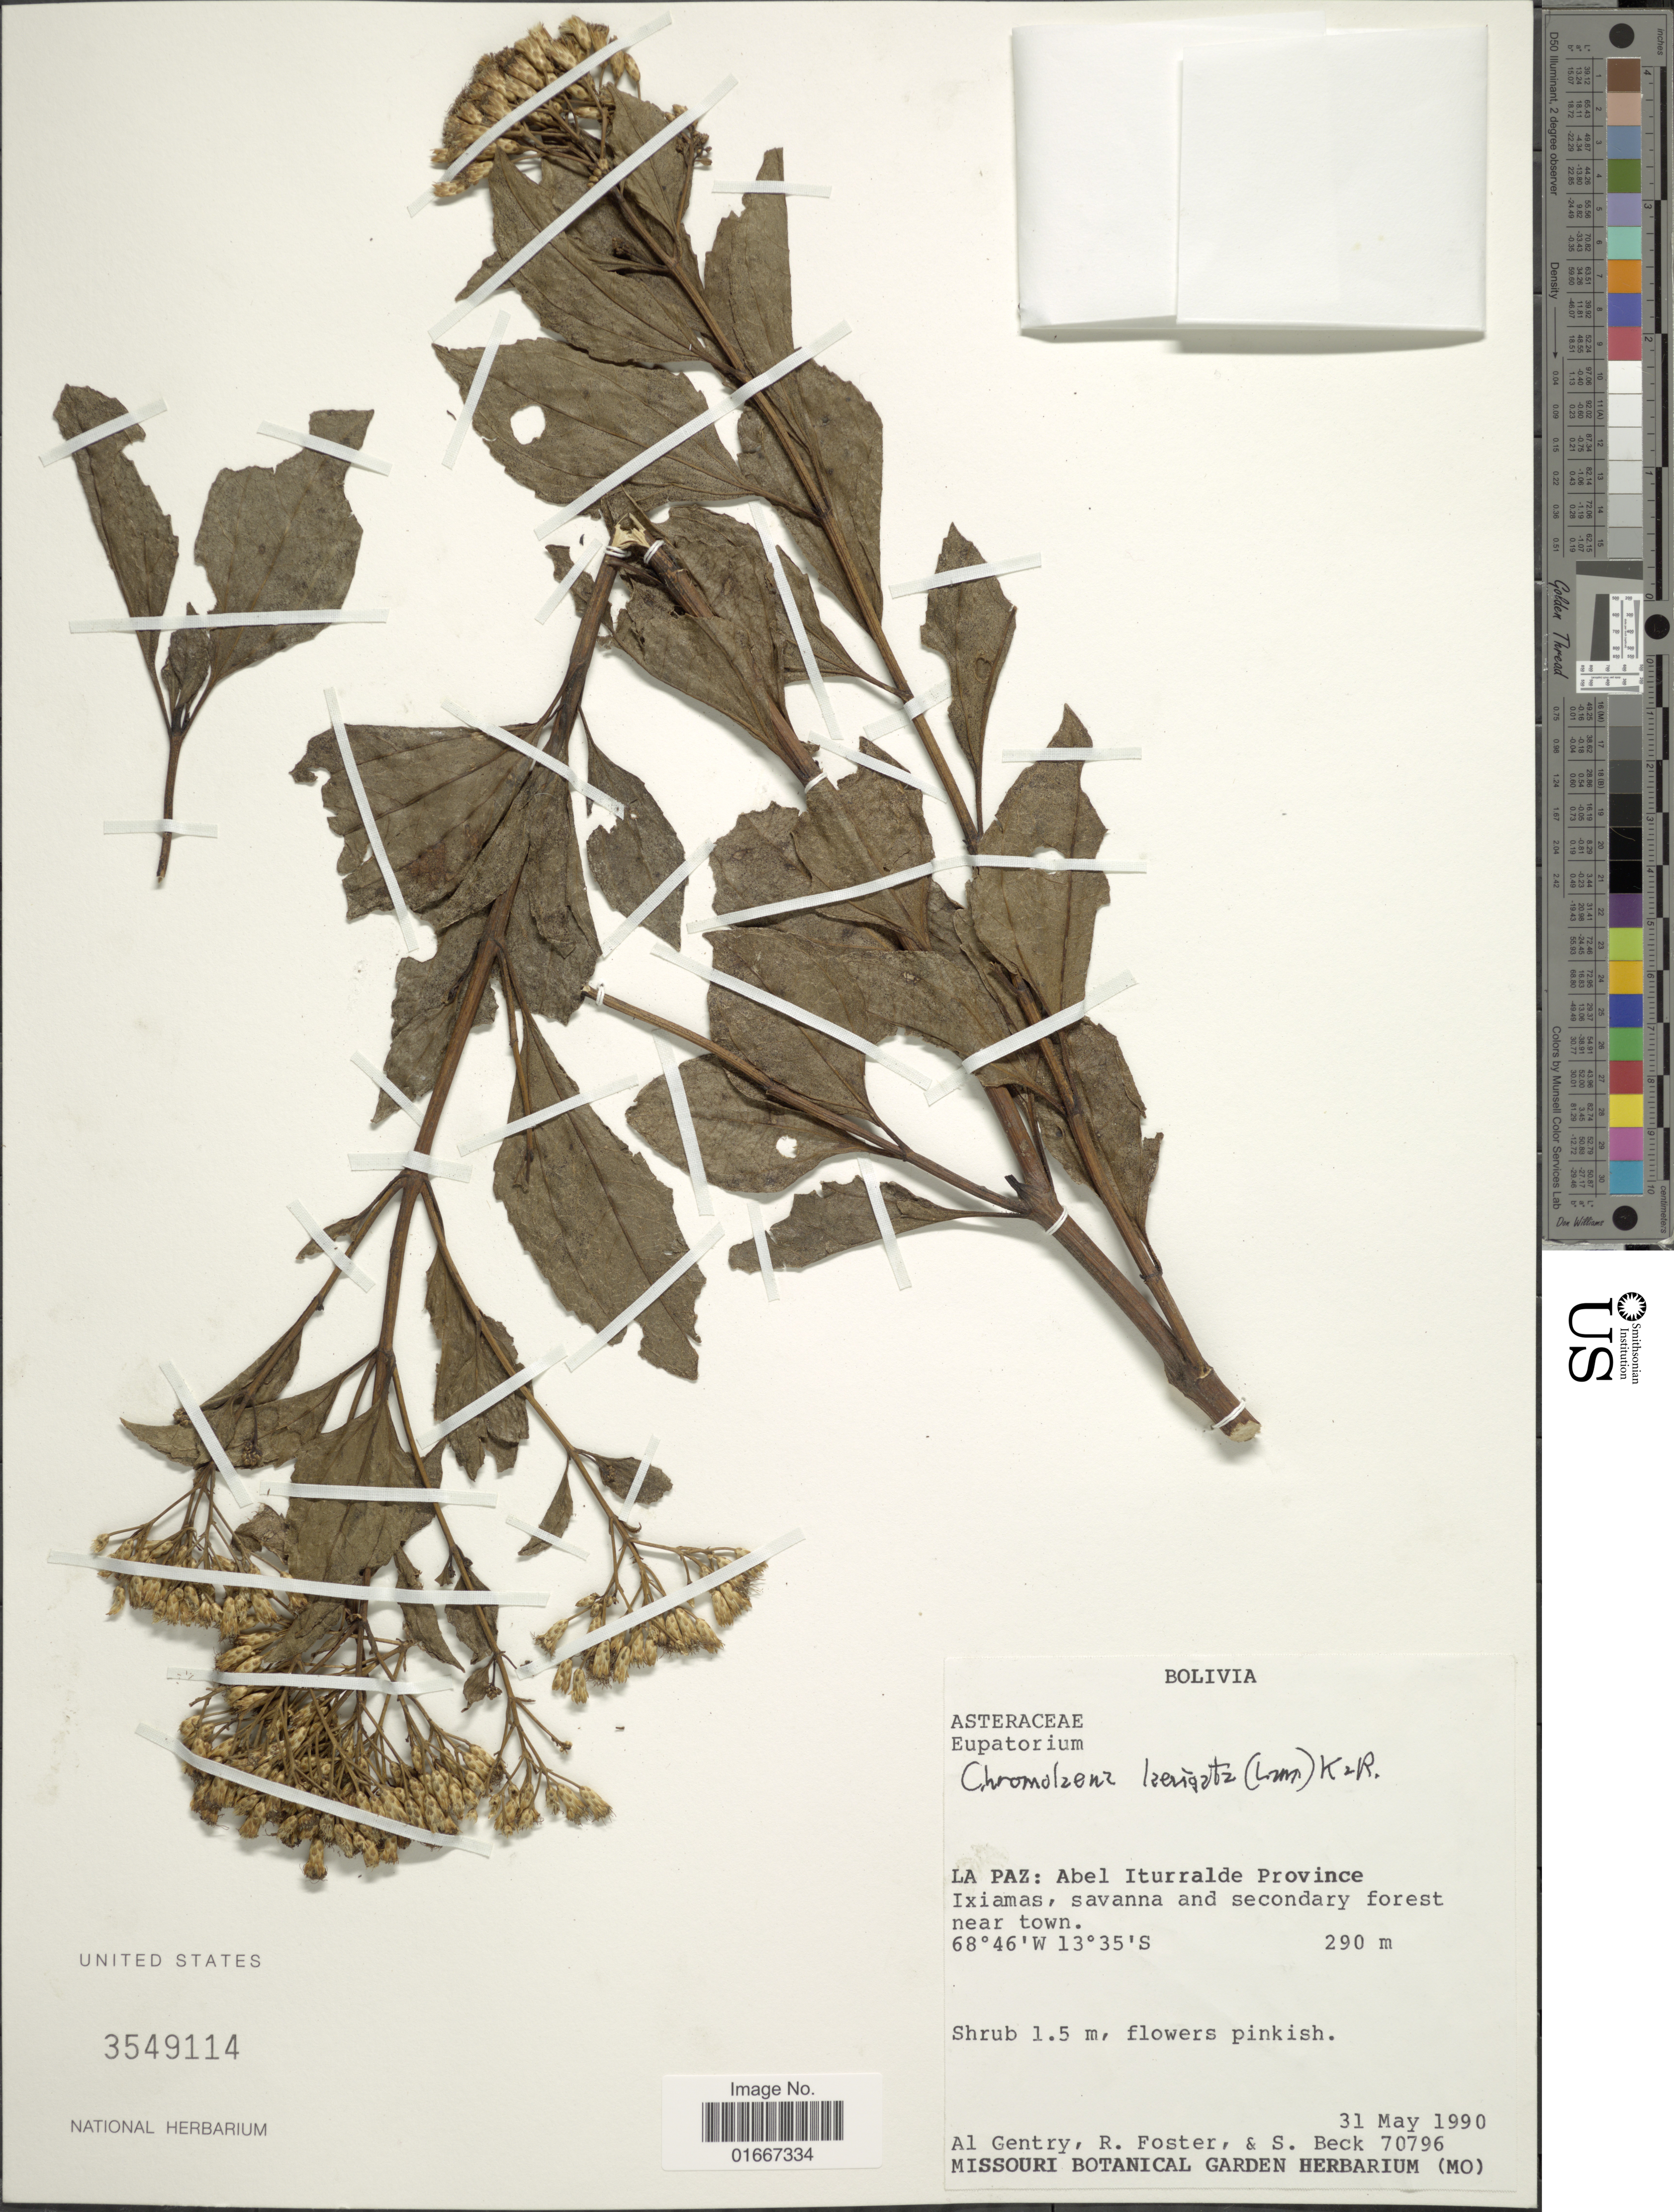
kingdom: Plantae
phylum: Tracheophyta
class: Magnoliopsida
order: Asterales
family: Asteraceae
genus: Chromolaena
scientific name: Chromolaena laevigata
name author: (Lam.) R.M. King & H. Rob.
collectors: A. H. Gentry, R. Foster & S. G. Beck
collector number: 70796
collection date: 1990-05-31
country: Bolivia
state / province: La Paz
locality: Abel Iturralde Province, Ixiamas, savanna and secondary forest near town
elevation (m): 290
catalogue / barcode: US 3549114